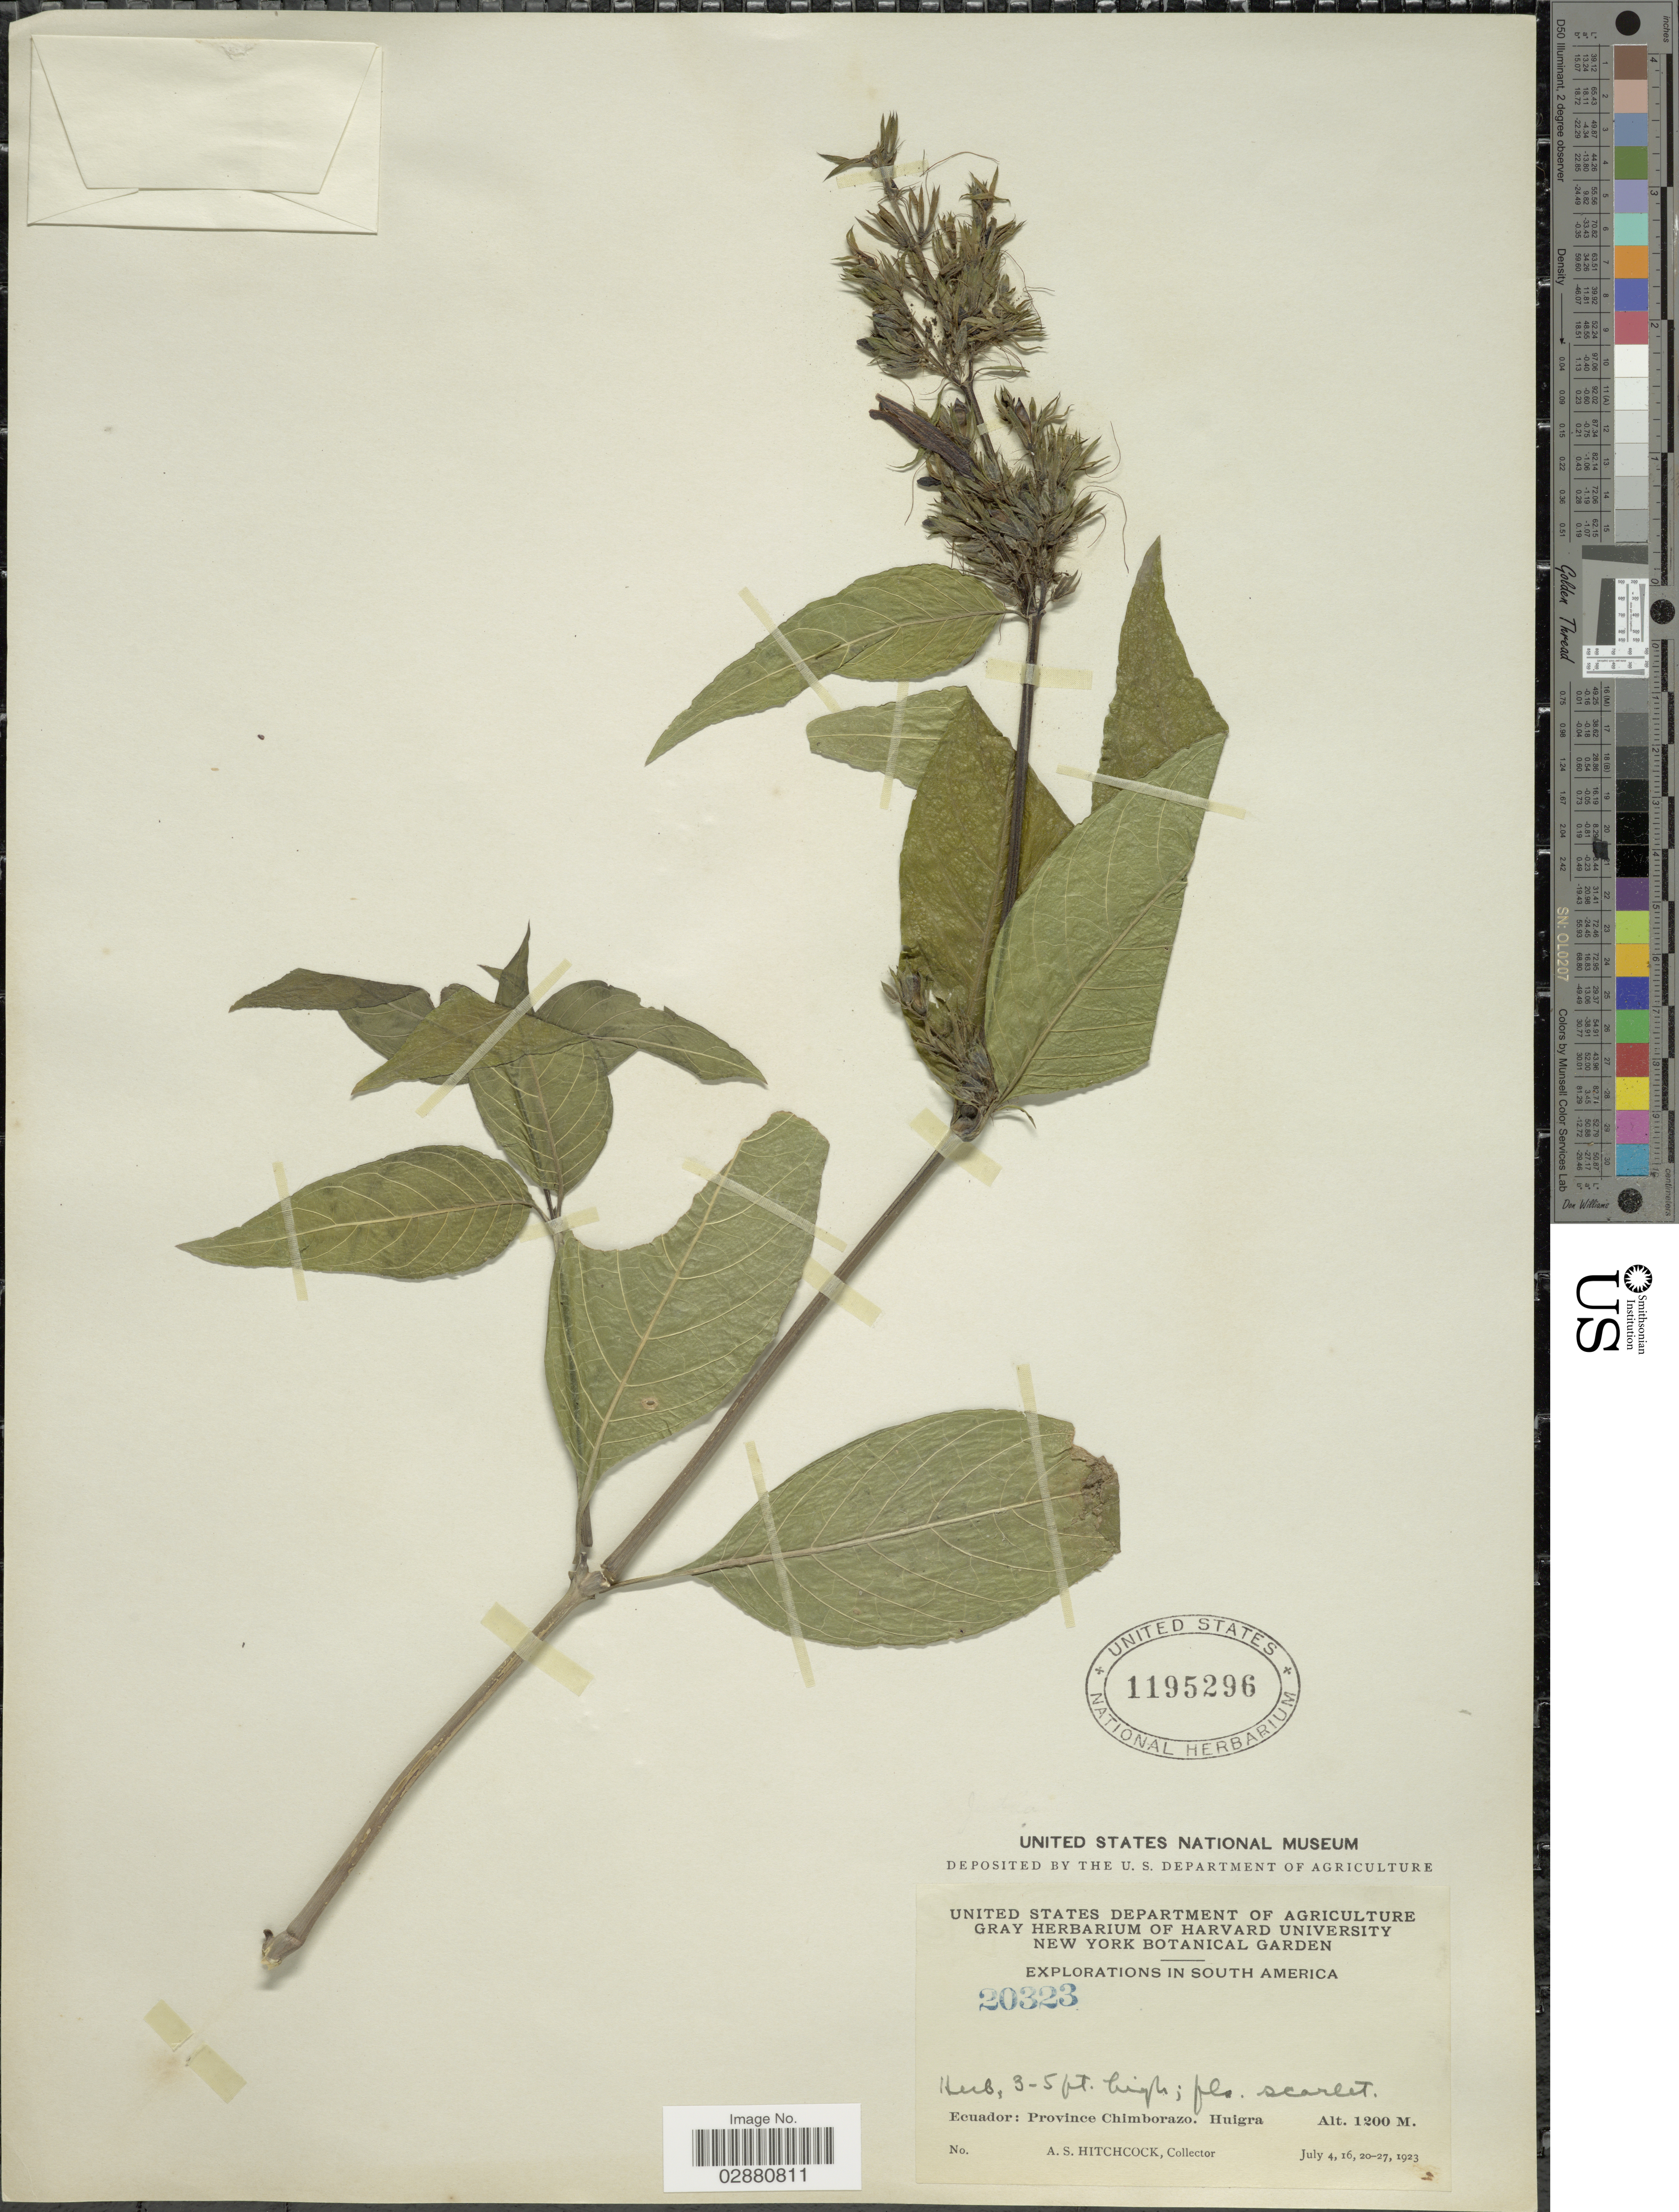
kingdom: Plantae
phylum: Tracheophyta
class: Magnoliopsida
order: Lamiales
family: Acanthaceae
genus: Justicia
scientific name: Justicia secunda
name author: Vahl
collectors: A. S. Hitchcock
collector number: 20323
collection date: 1923-07-04/1923-07-27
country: Ecuador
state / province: Chimborazo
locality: Province Chimborazo, Huigra.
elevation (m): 1200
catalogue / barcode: US 1195296